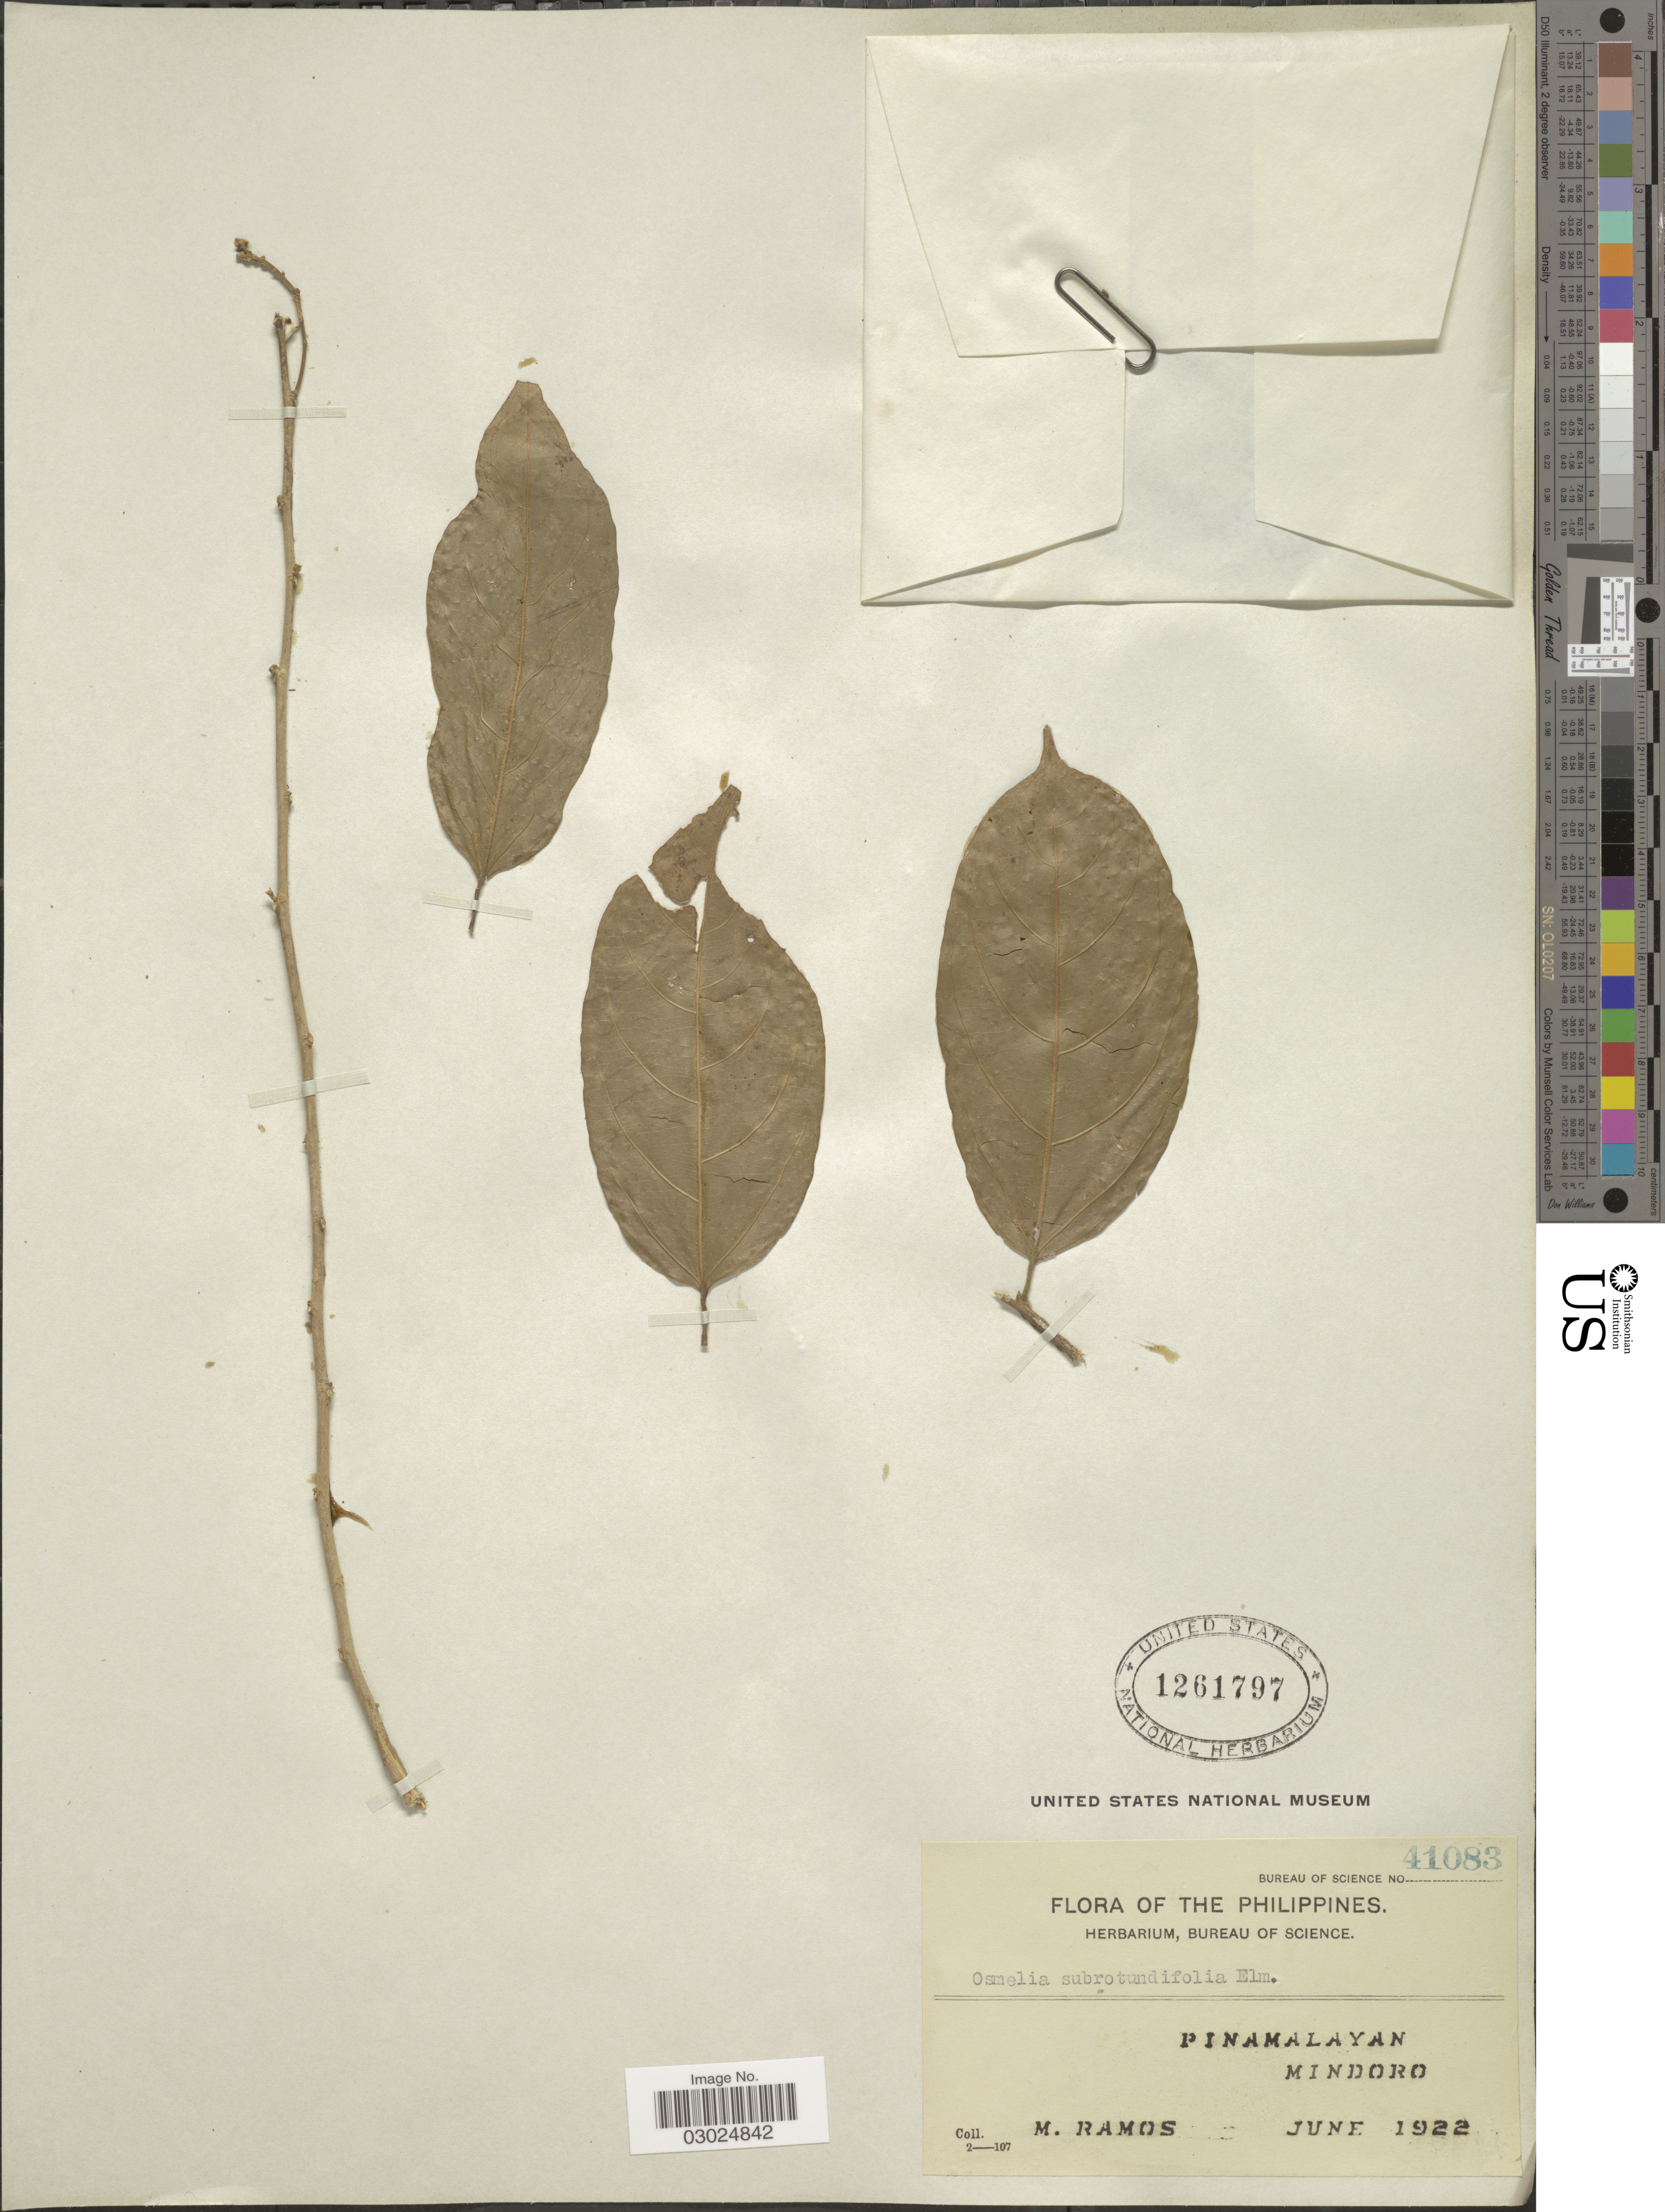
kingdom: Plantae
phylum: Tracheophyta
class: Magnoliopsida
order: Malpighiales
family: Salicaceae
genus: Osmelia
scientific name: Osmelia subrotundifolia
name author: Elmer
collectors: M. Ramos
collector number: Bureau of Science 41803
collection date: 1922-06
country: Philippines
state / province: Mimaropa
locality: Pinamalayan, Mindoro.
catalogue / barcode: US 1261797